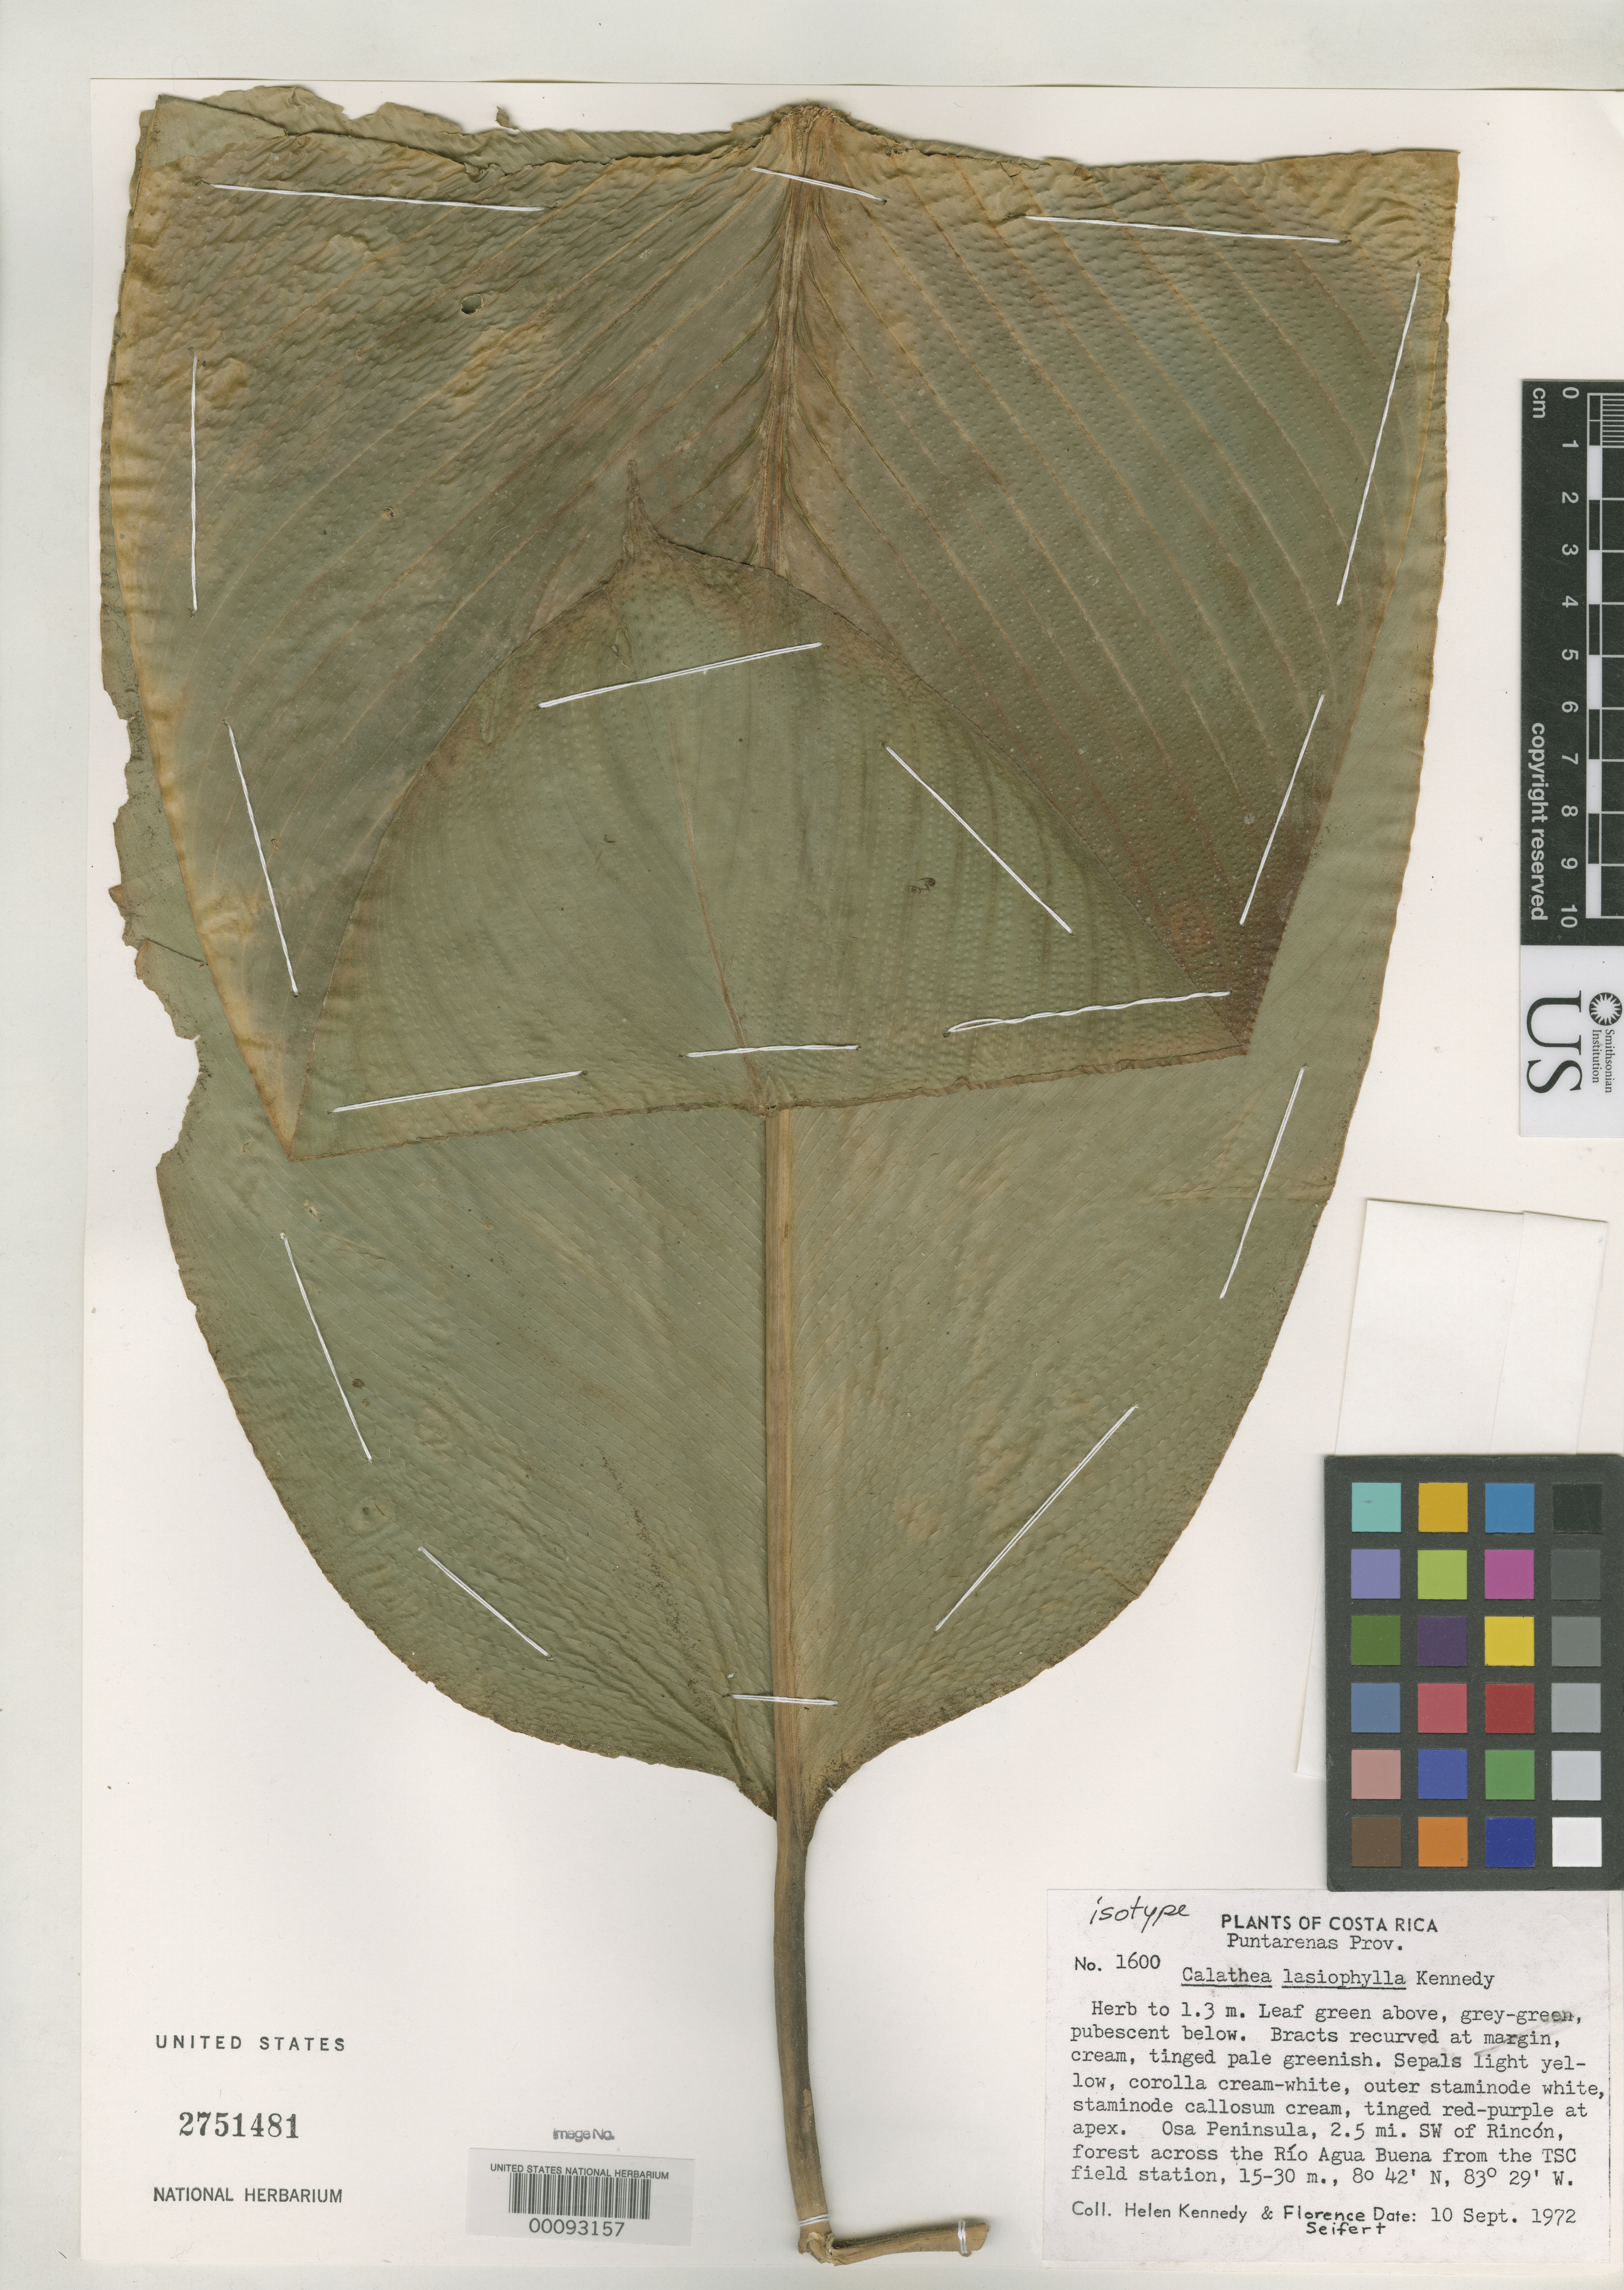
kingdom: Plantae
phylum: Tracheophyta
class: Liliopsida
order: Zingiberales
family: Marantaceae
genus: Calathea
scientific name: Calathea lasiophylla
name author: H. Kenn.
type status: Isotype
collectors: H. Kennedy & F. Seifert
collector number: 1600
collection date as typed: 10 Sep 1972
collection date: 1972-09-10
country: Costa Rica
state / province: Puntarenas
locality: Osa peninsula, 2.5 miles SW of Rincon.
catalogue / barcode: US 2751481